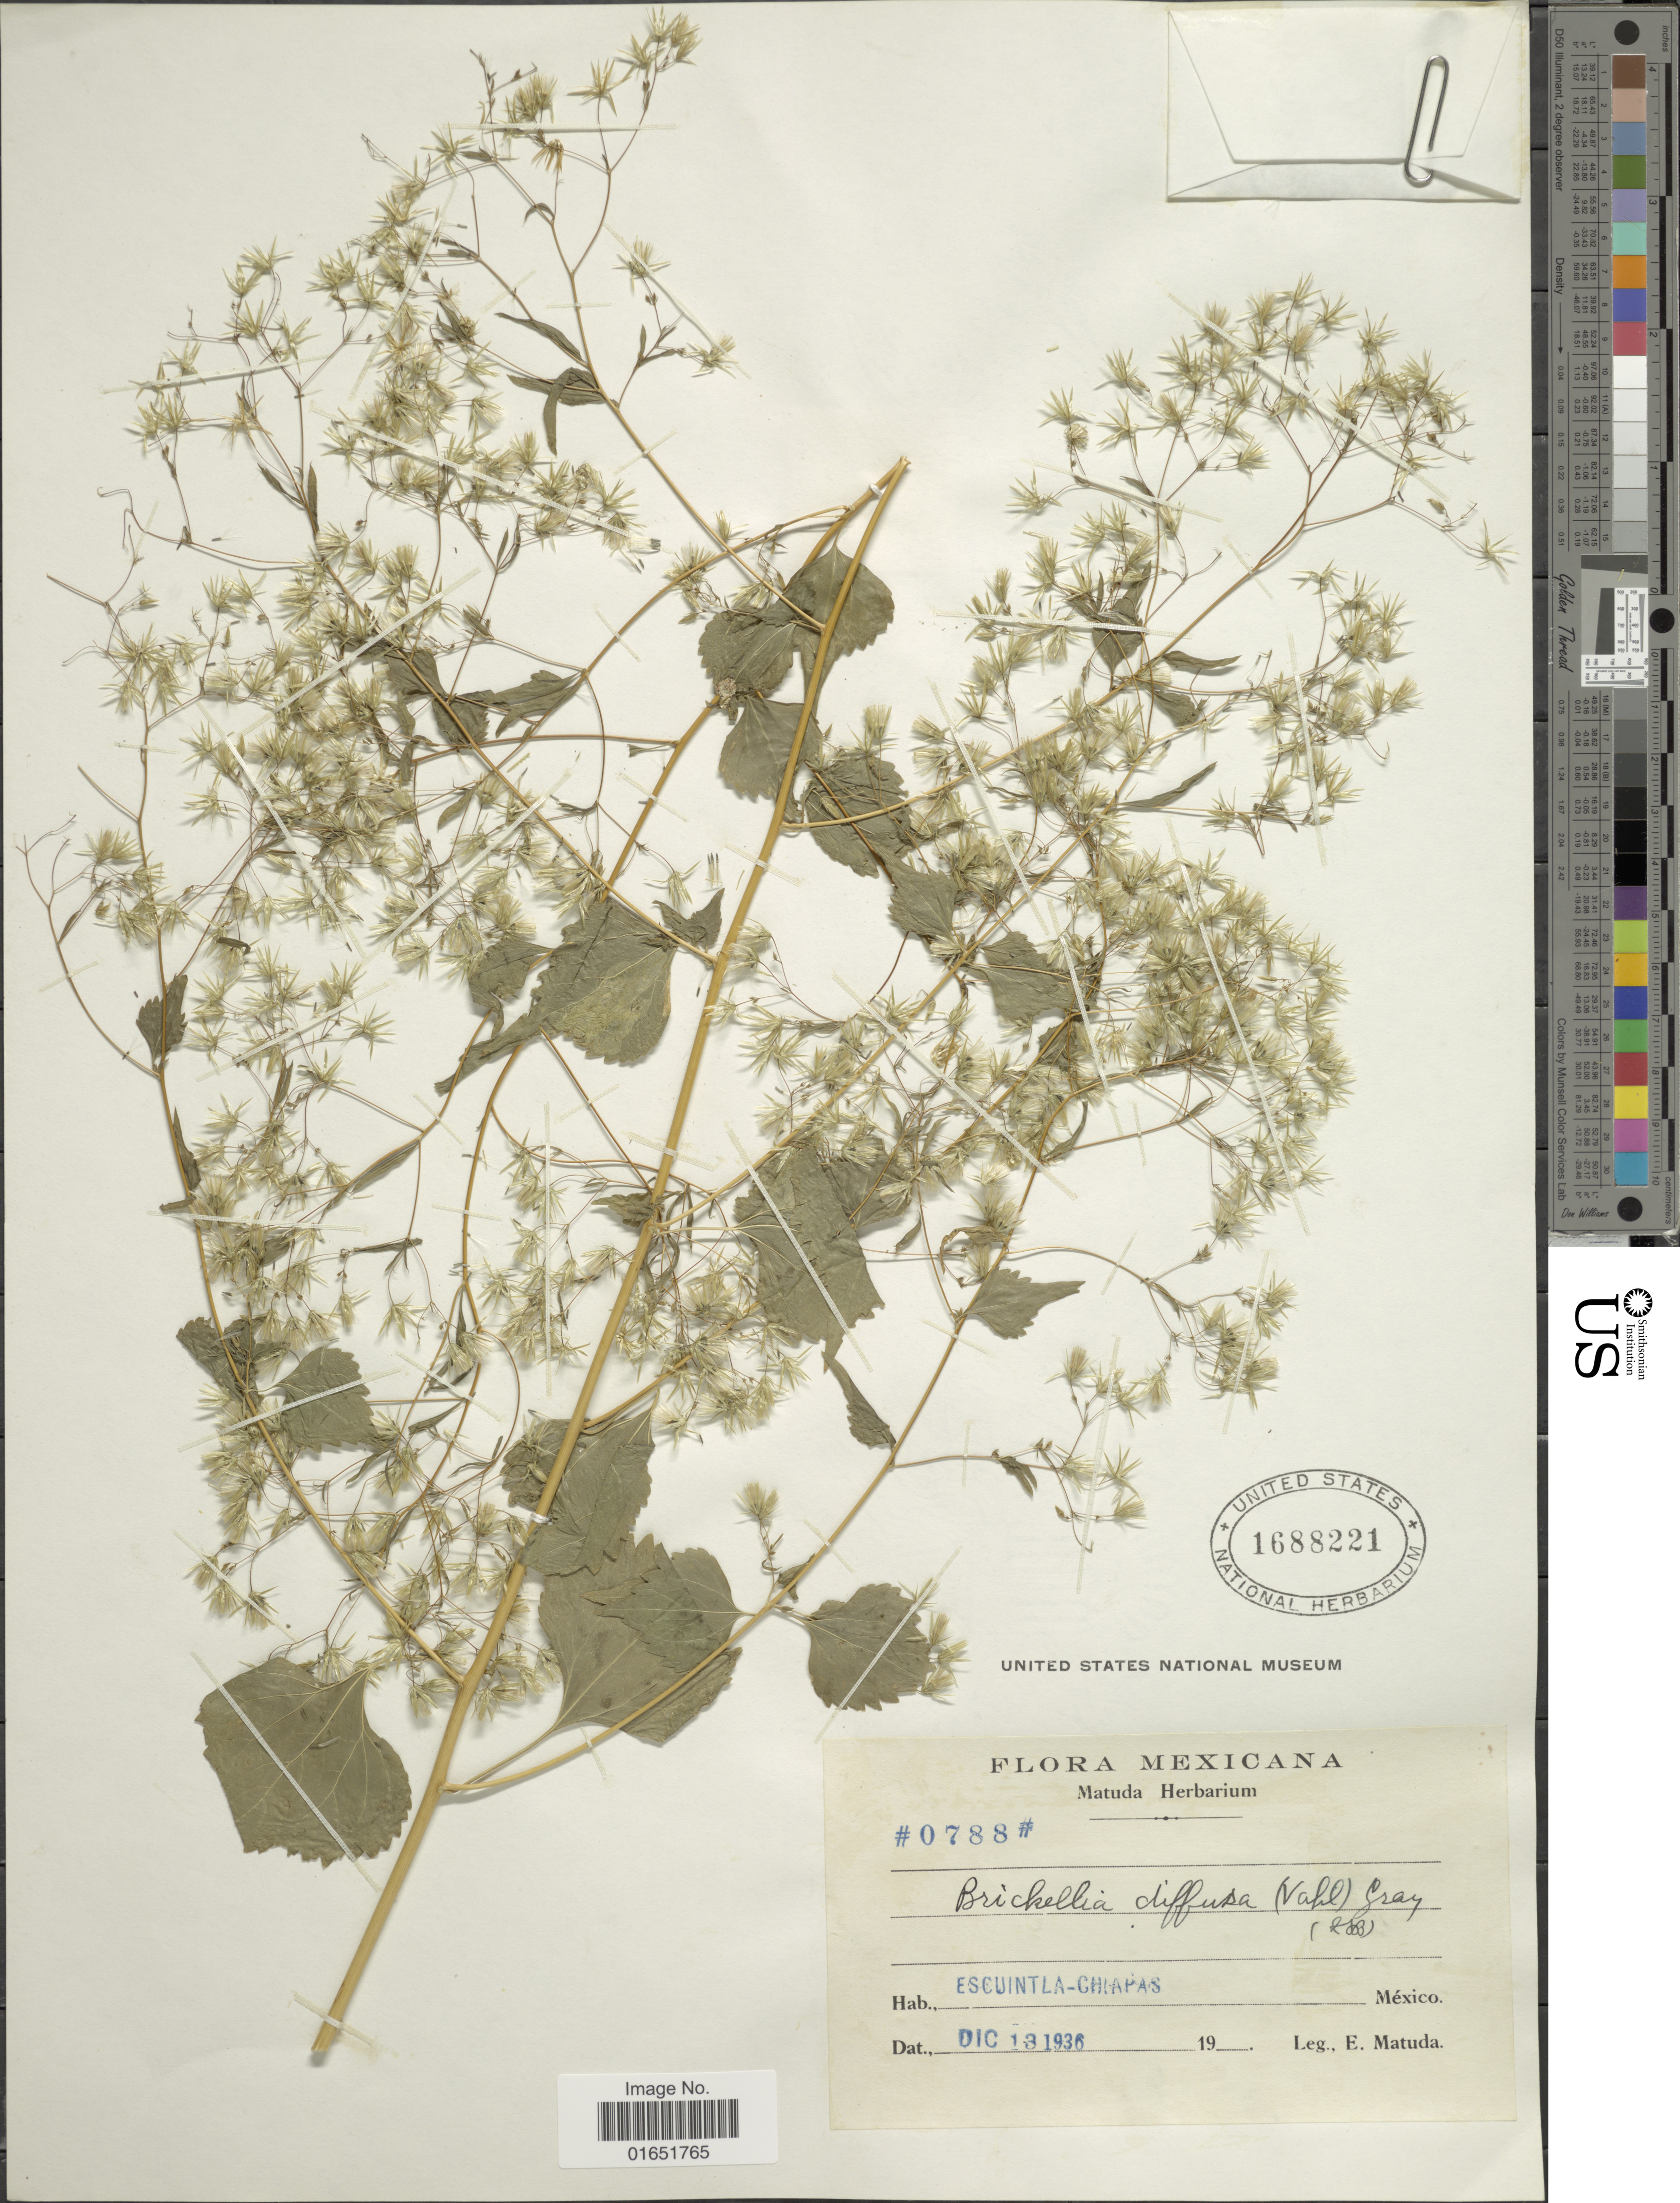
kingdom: Plantae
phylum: Tracheophyta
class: Magnoliopsida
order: Asterales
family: Asteraceae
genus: Brickellia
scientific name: Brickellia diffusa M.E. Jones, nom illeg.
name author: M.E. Jones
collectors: E. Matuda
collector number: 0788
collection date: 1936-12-13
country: Mexico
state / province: Chiapas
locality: Escuintla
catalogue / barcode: US 1688221